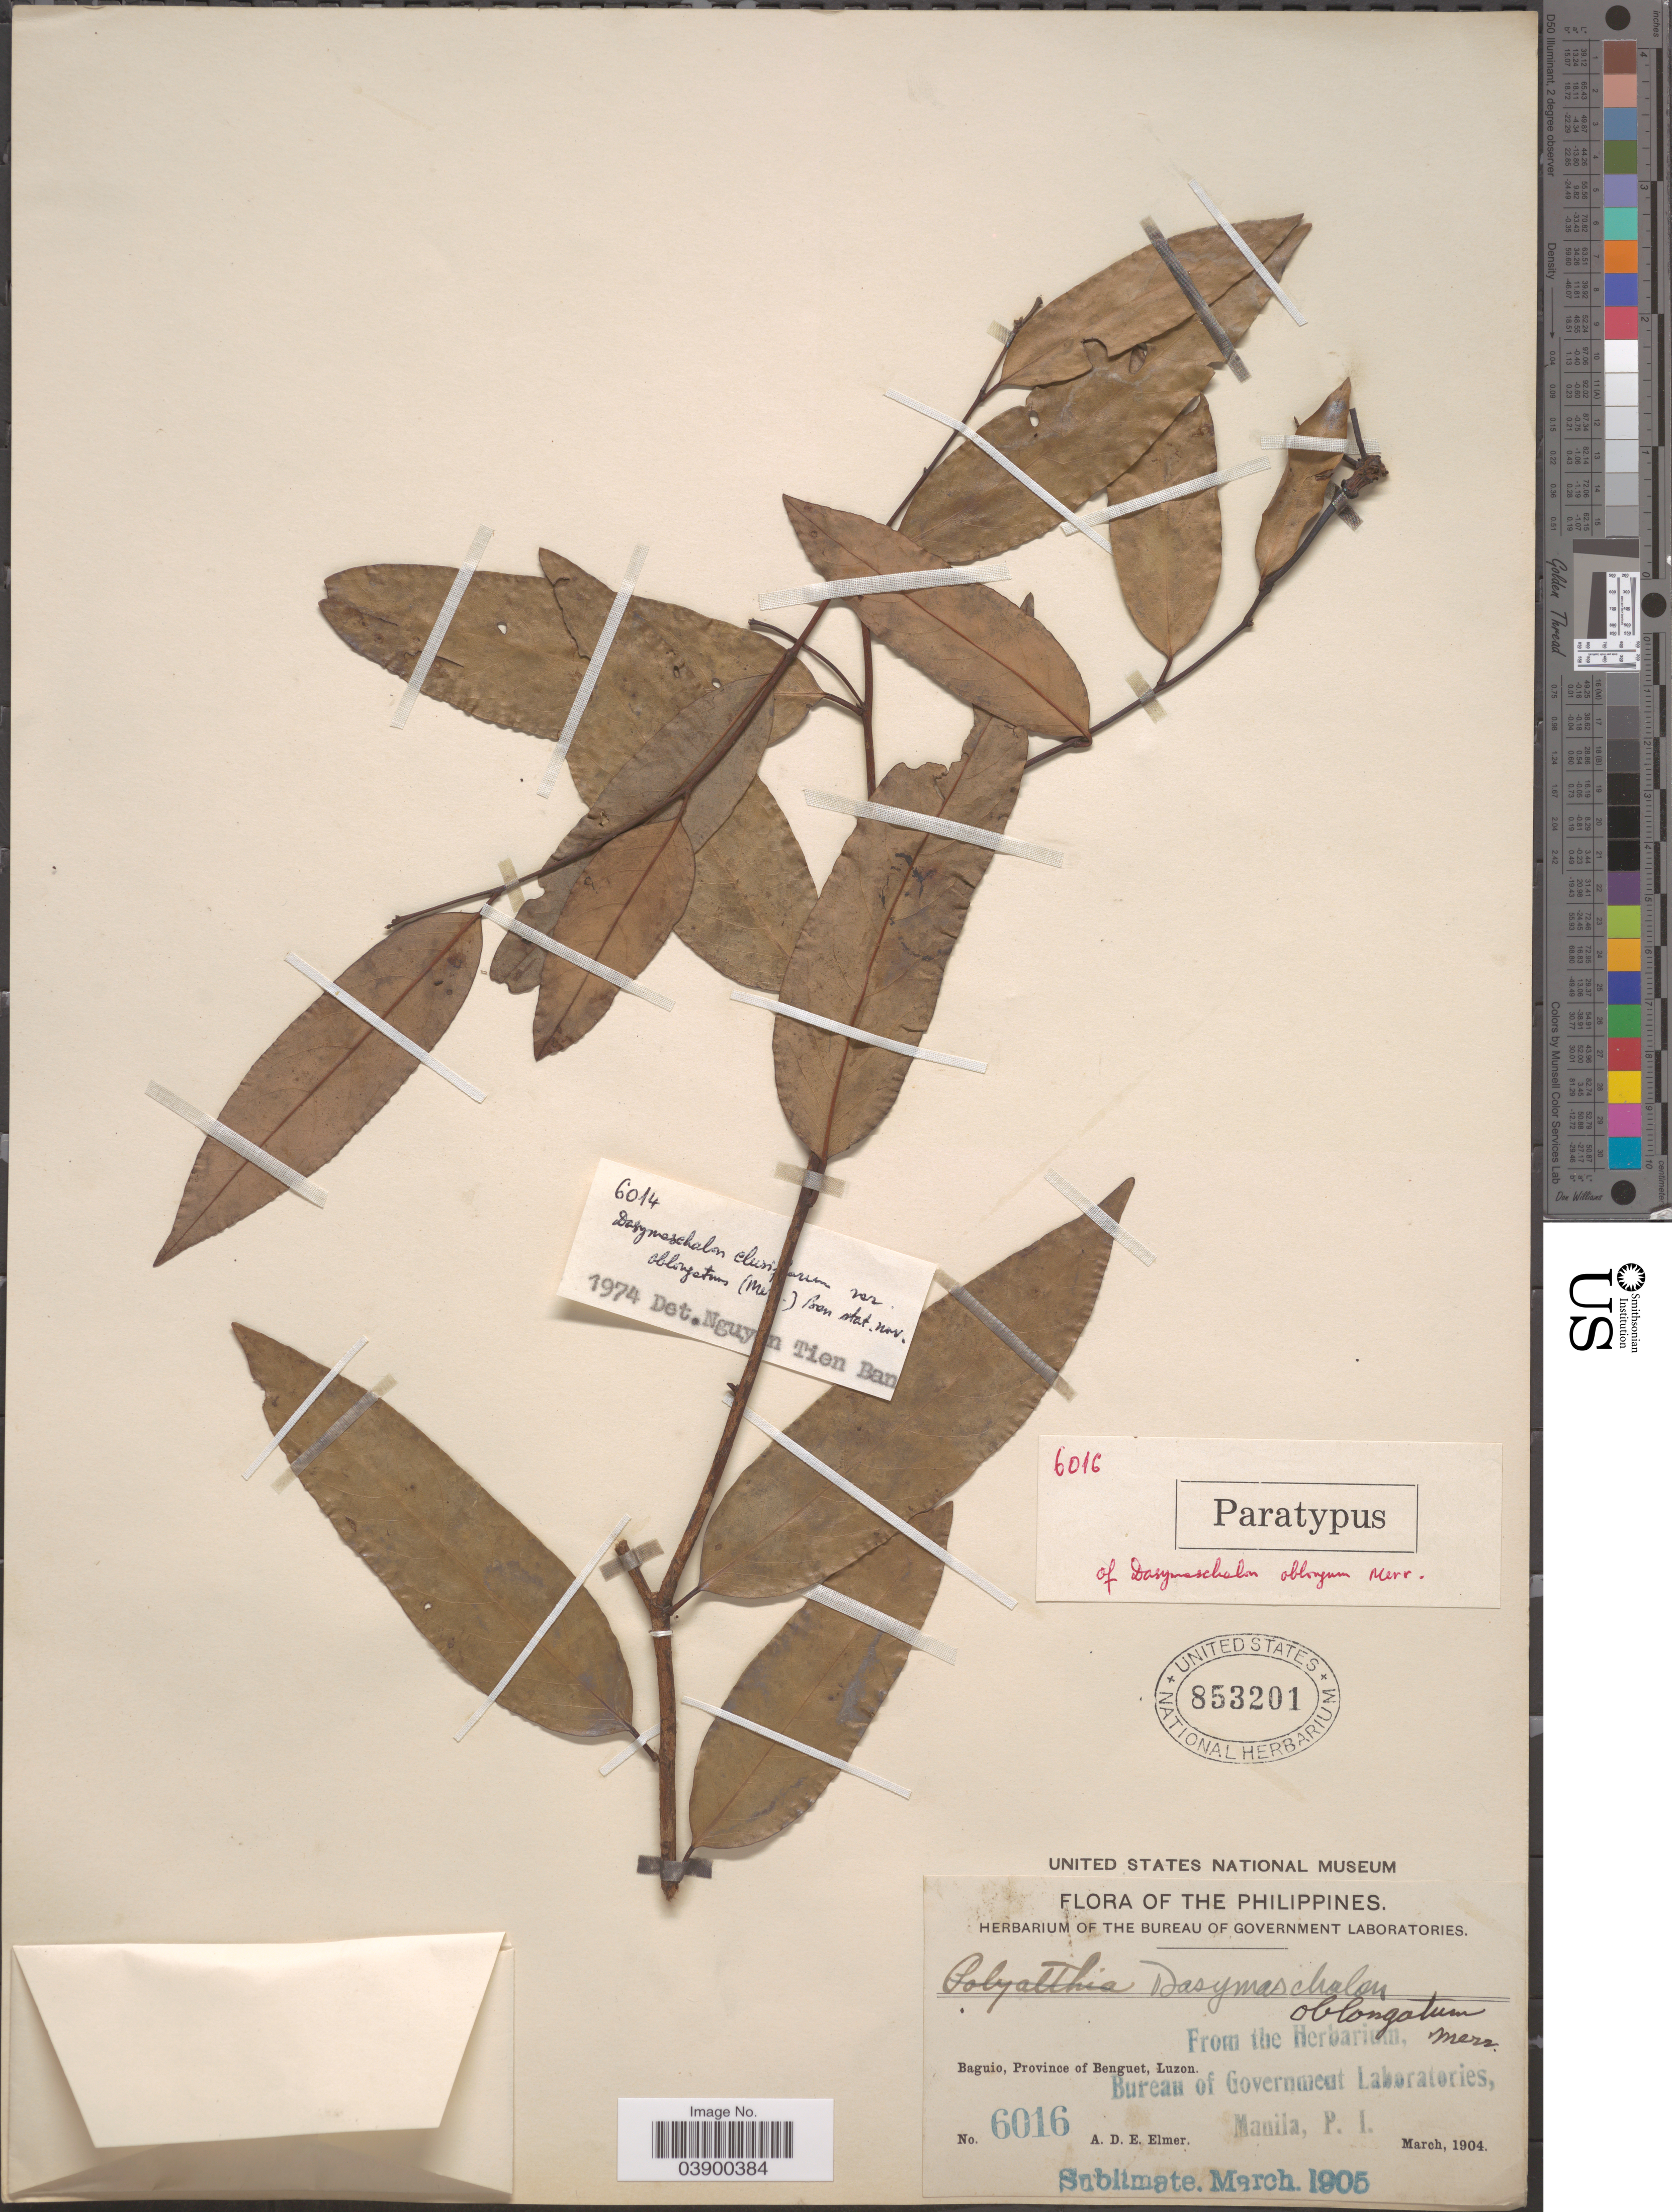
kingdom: Plantae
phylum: Tracheophyta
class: Magnoliopsida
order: Magnoliales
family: Annonaceae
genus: Dasymaschalon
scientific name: Dasymaschalon oblongatum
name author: Merr.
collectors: A. D. E. Elmer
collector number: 6016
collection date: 1904-03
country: Philippines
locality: Baguio, Province of Benguet, Luzon.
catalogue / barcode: US 853201